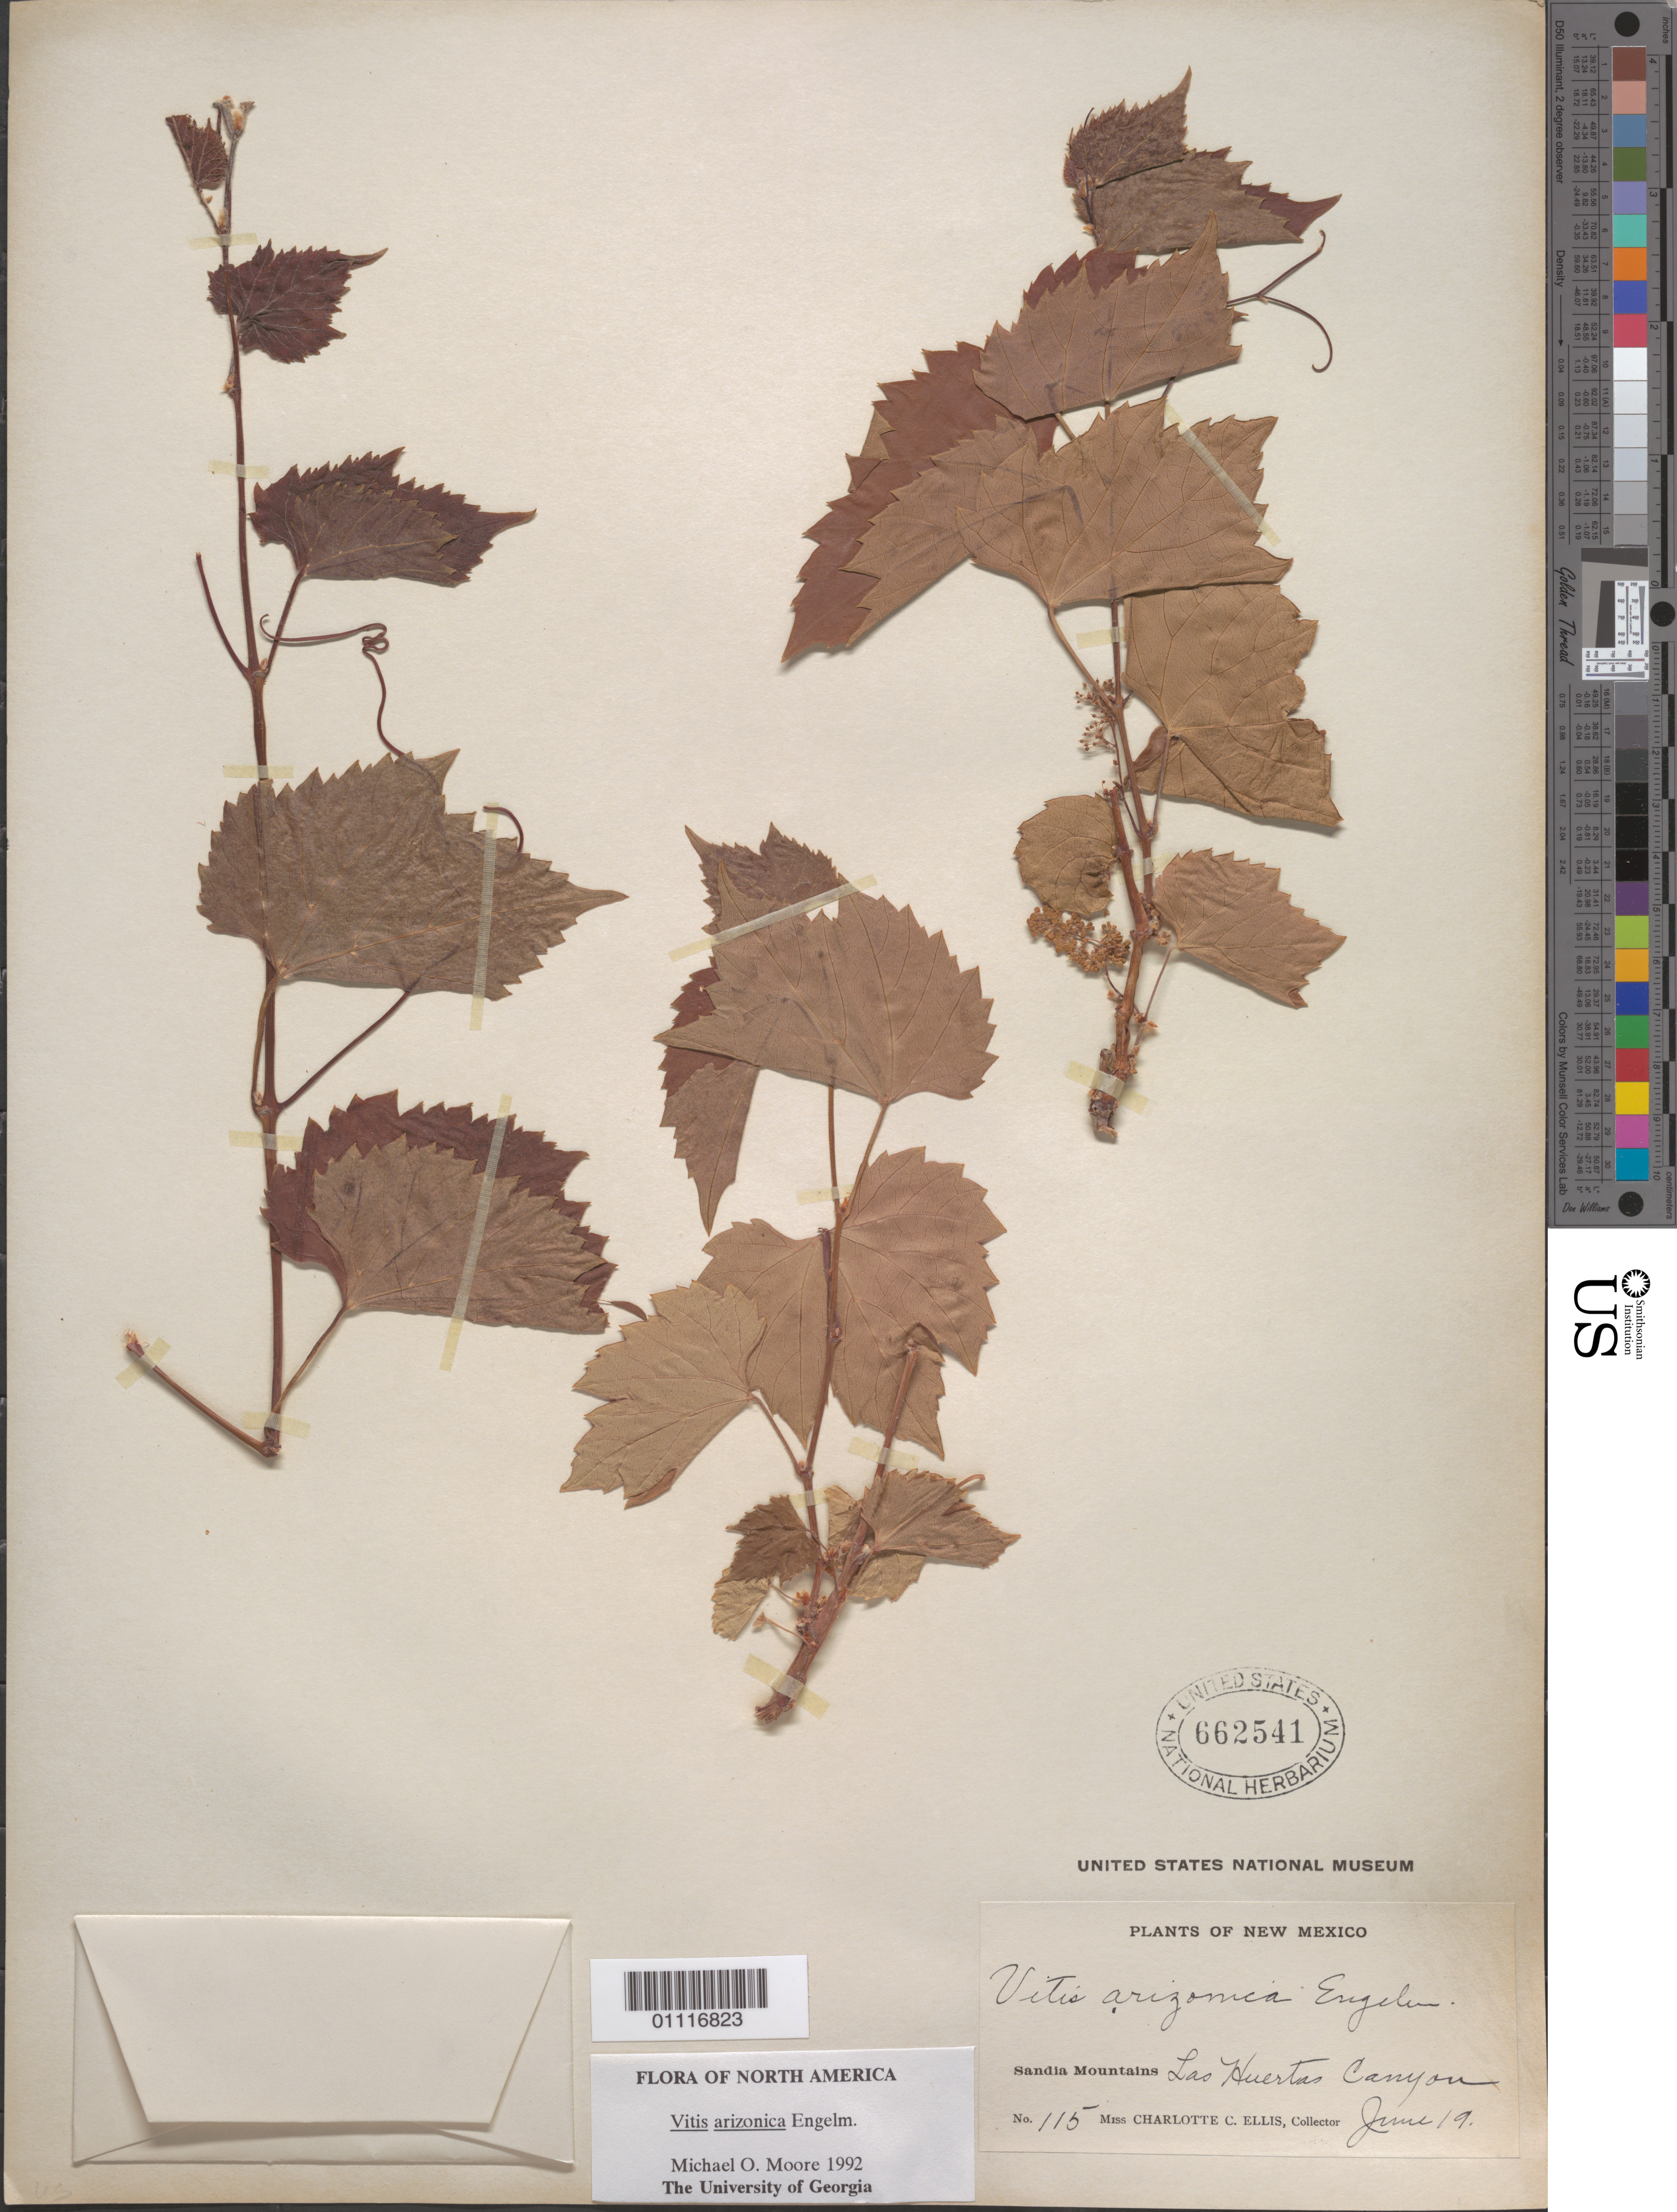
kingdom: Plantae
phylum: Tracheophyta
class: Magnoliopsida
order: Vitales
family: Vitaceae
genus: Vitis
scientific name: Vitis arizonica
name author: Engelm.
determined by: Moore, M. O.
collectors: C. C. Ellis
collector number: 115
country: United States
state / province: New Mexico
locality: Sandia Mountains, Las Huestas Canyon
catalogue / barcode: US 662541